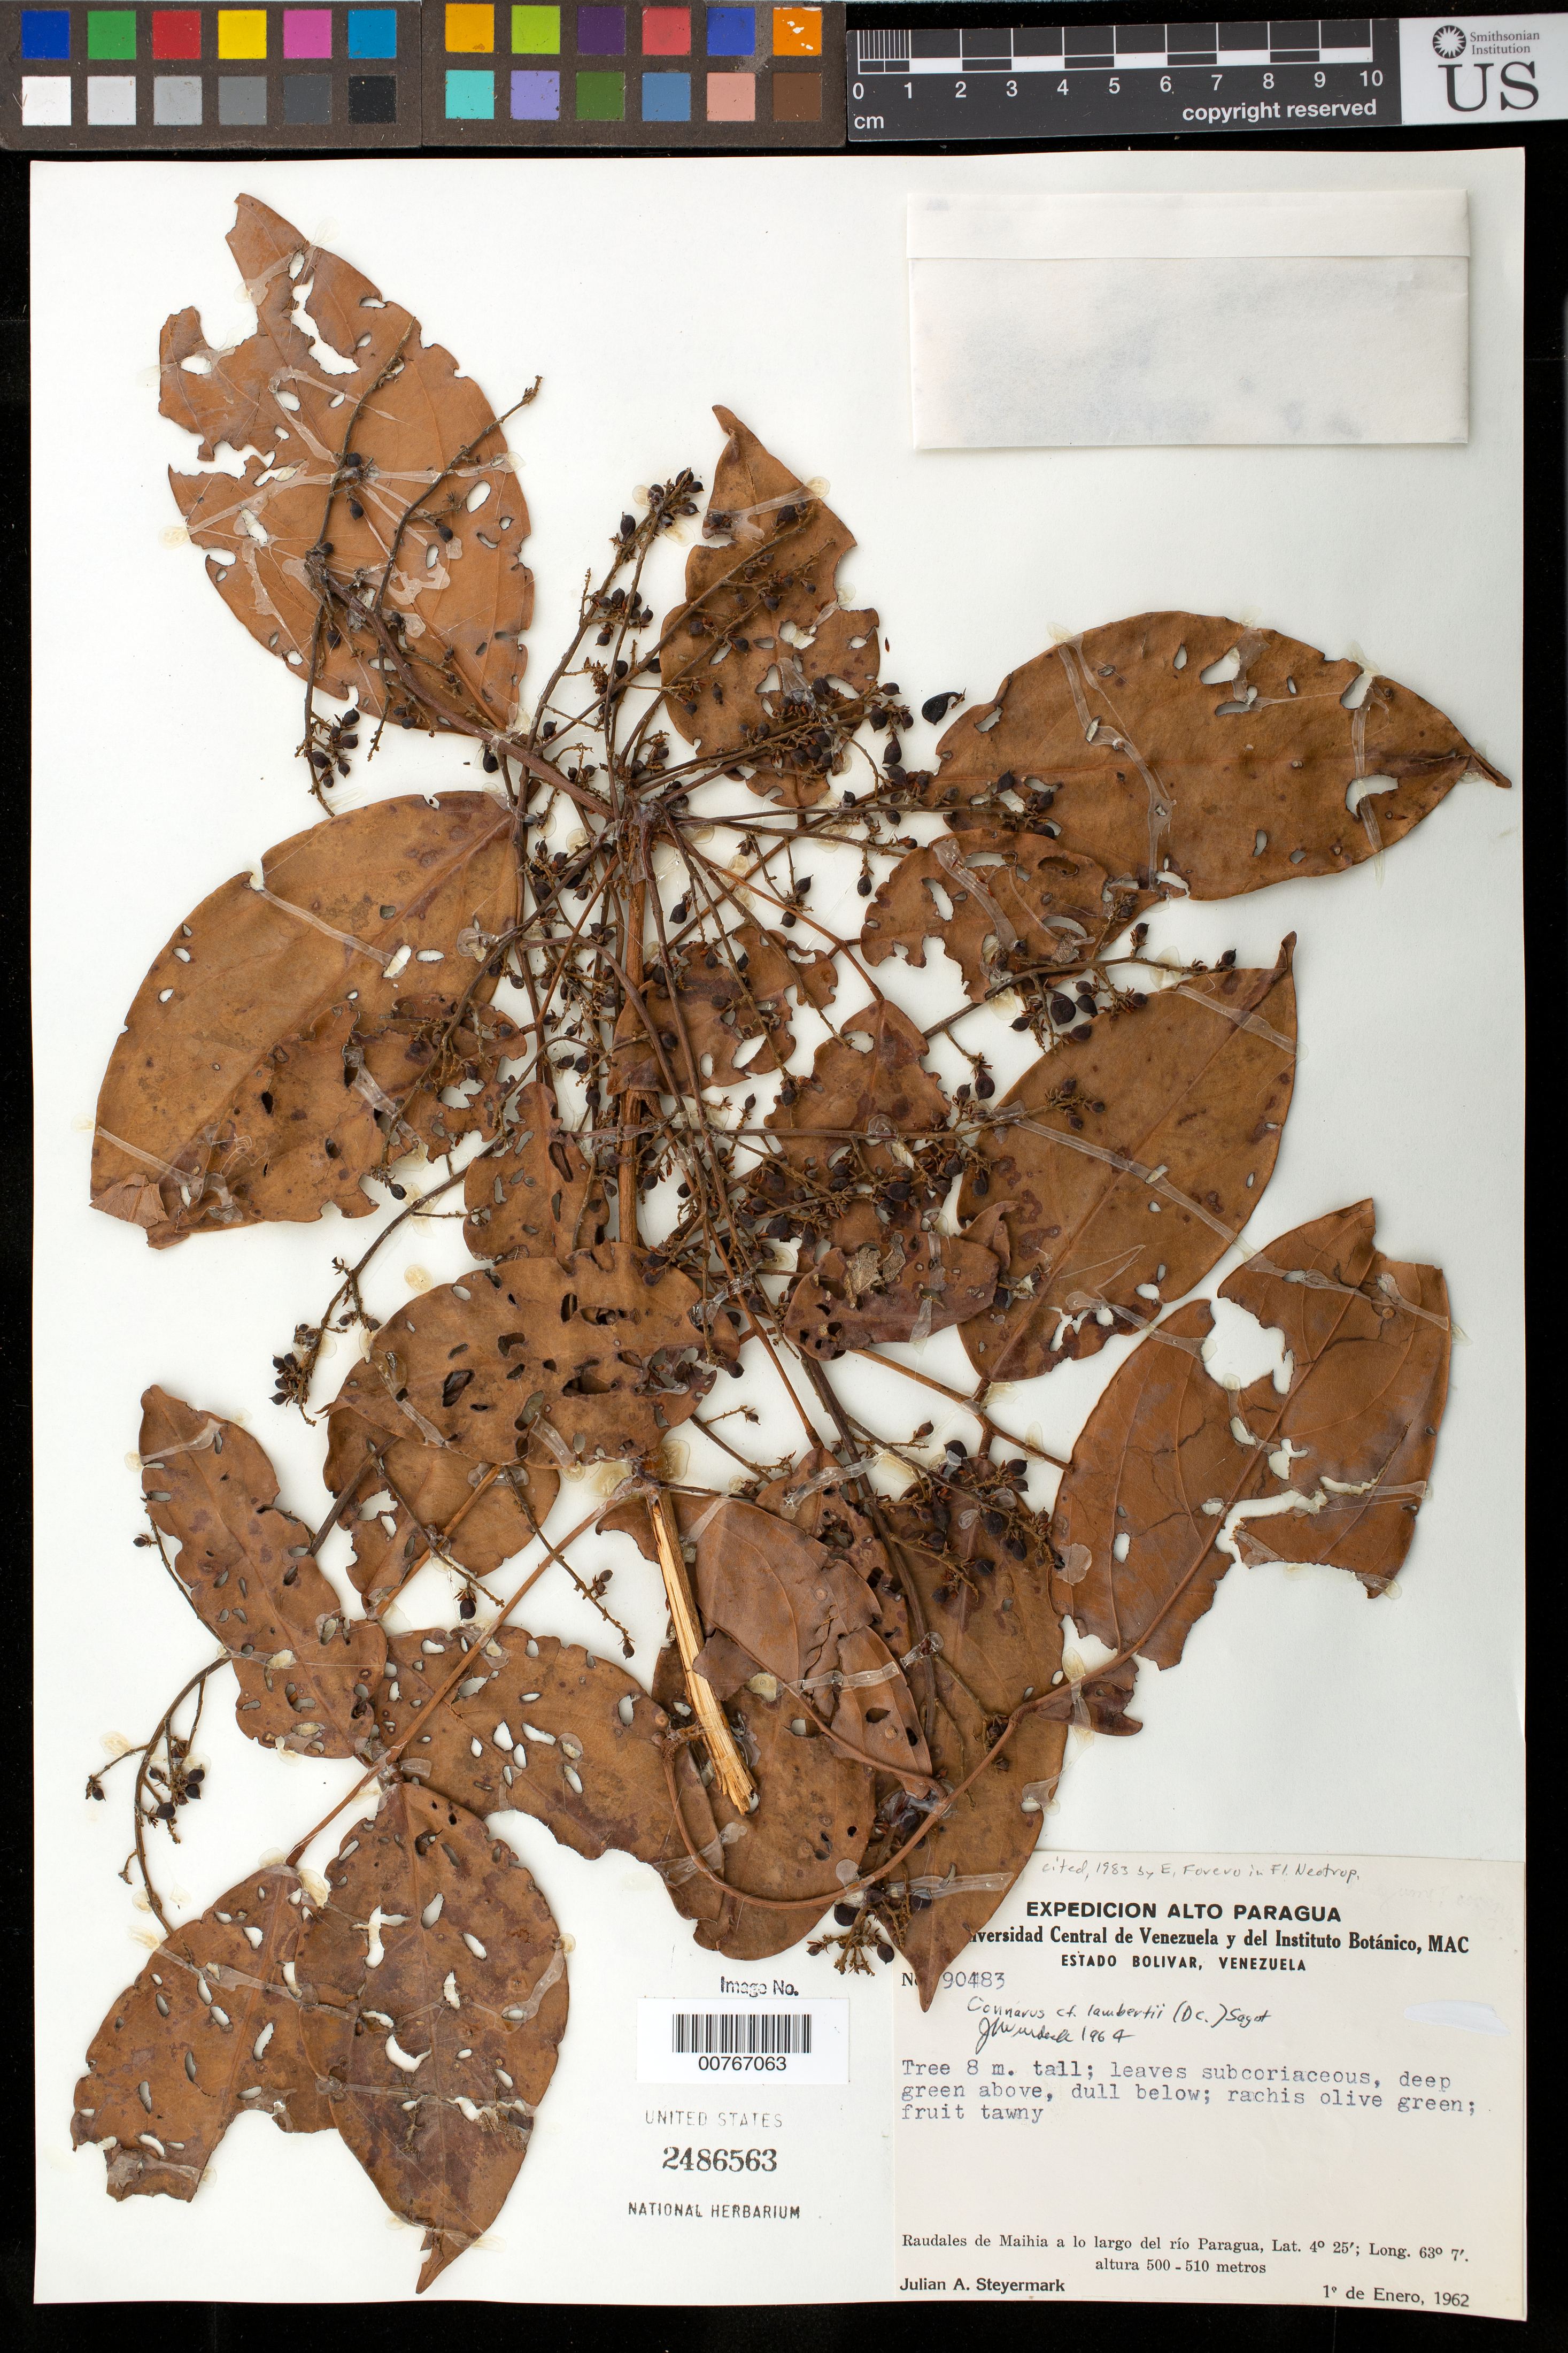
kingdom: Plantae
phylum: Tracheophyta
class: Magnoliopsida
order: Oxalidales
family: Connaraceae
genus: Connarus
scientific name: Connarus lambertii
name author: (DC.) Sagot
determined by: Wurdack, John J., (US), US (UNITED STATES)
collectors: J. Steyermark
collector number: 90483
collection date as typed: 1-Jan-62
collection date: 1962-01-01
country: Venezuela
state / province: Bolívar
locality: Raudales de Maihia, Rió Paragua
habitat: Along river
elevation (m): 500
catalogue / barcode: US 2486563